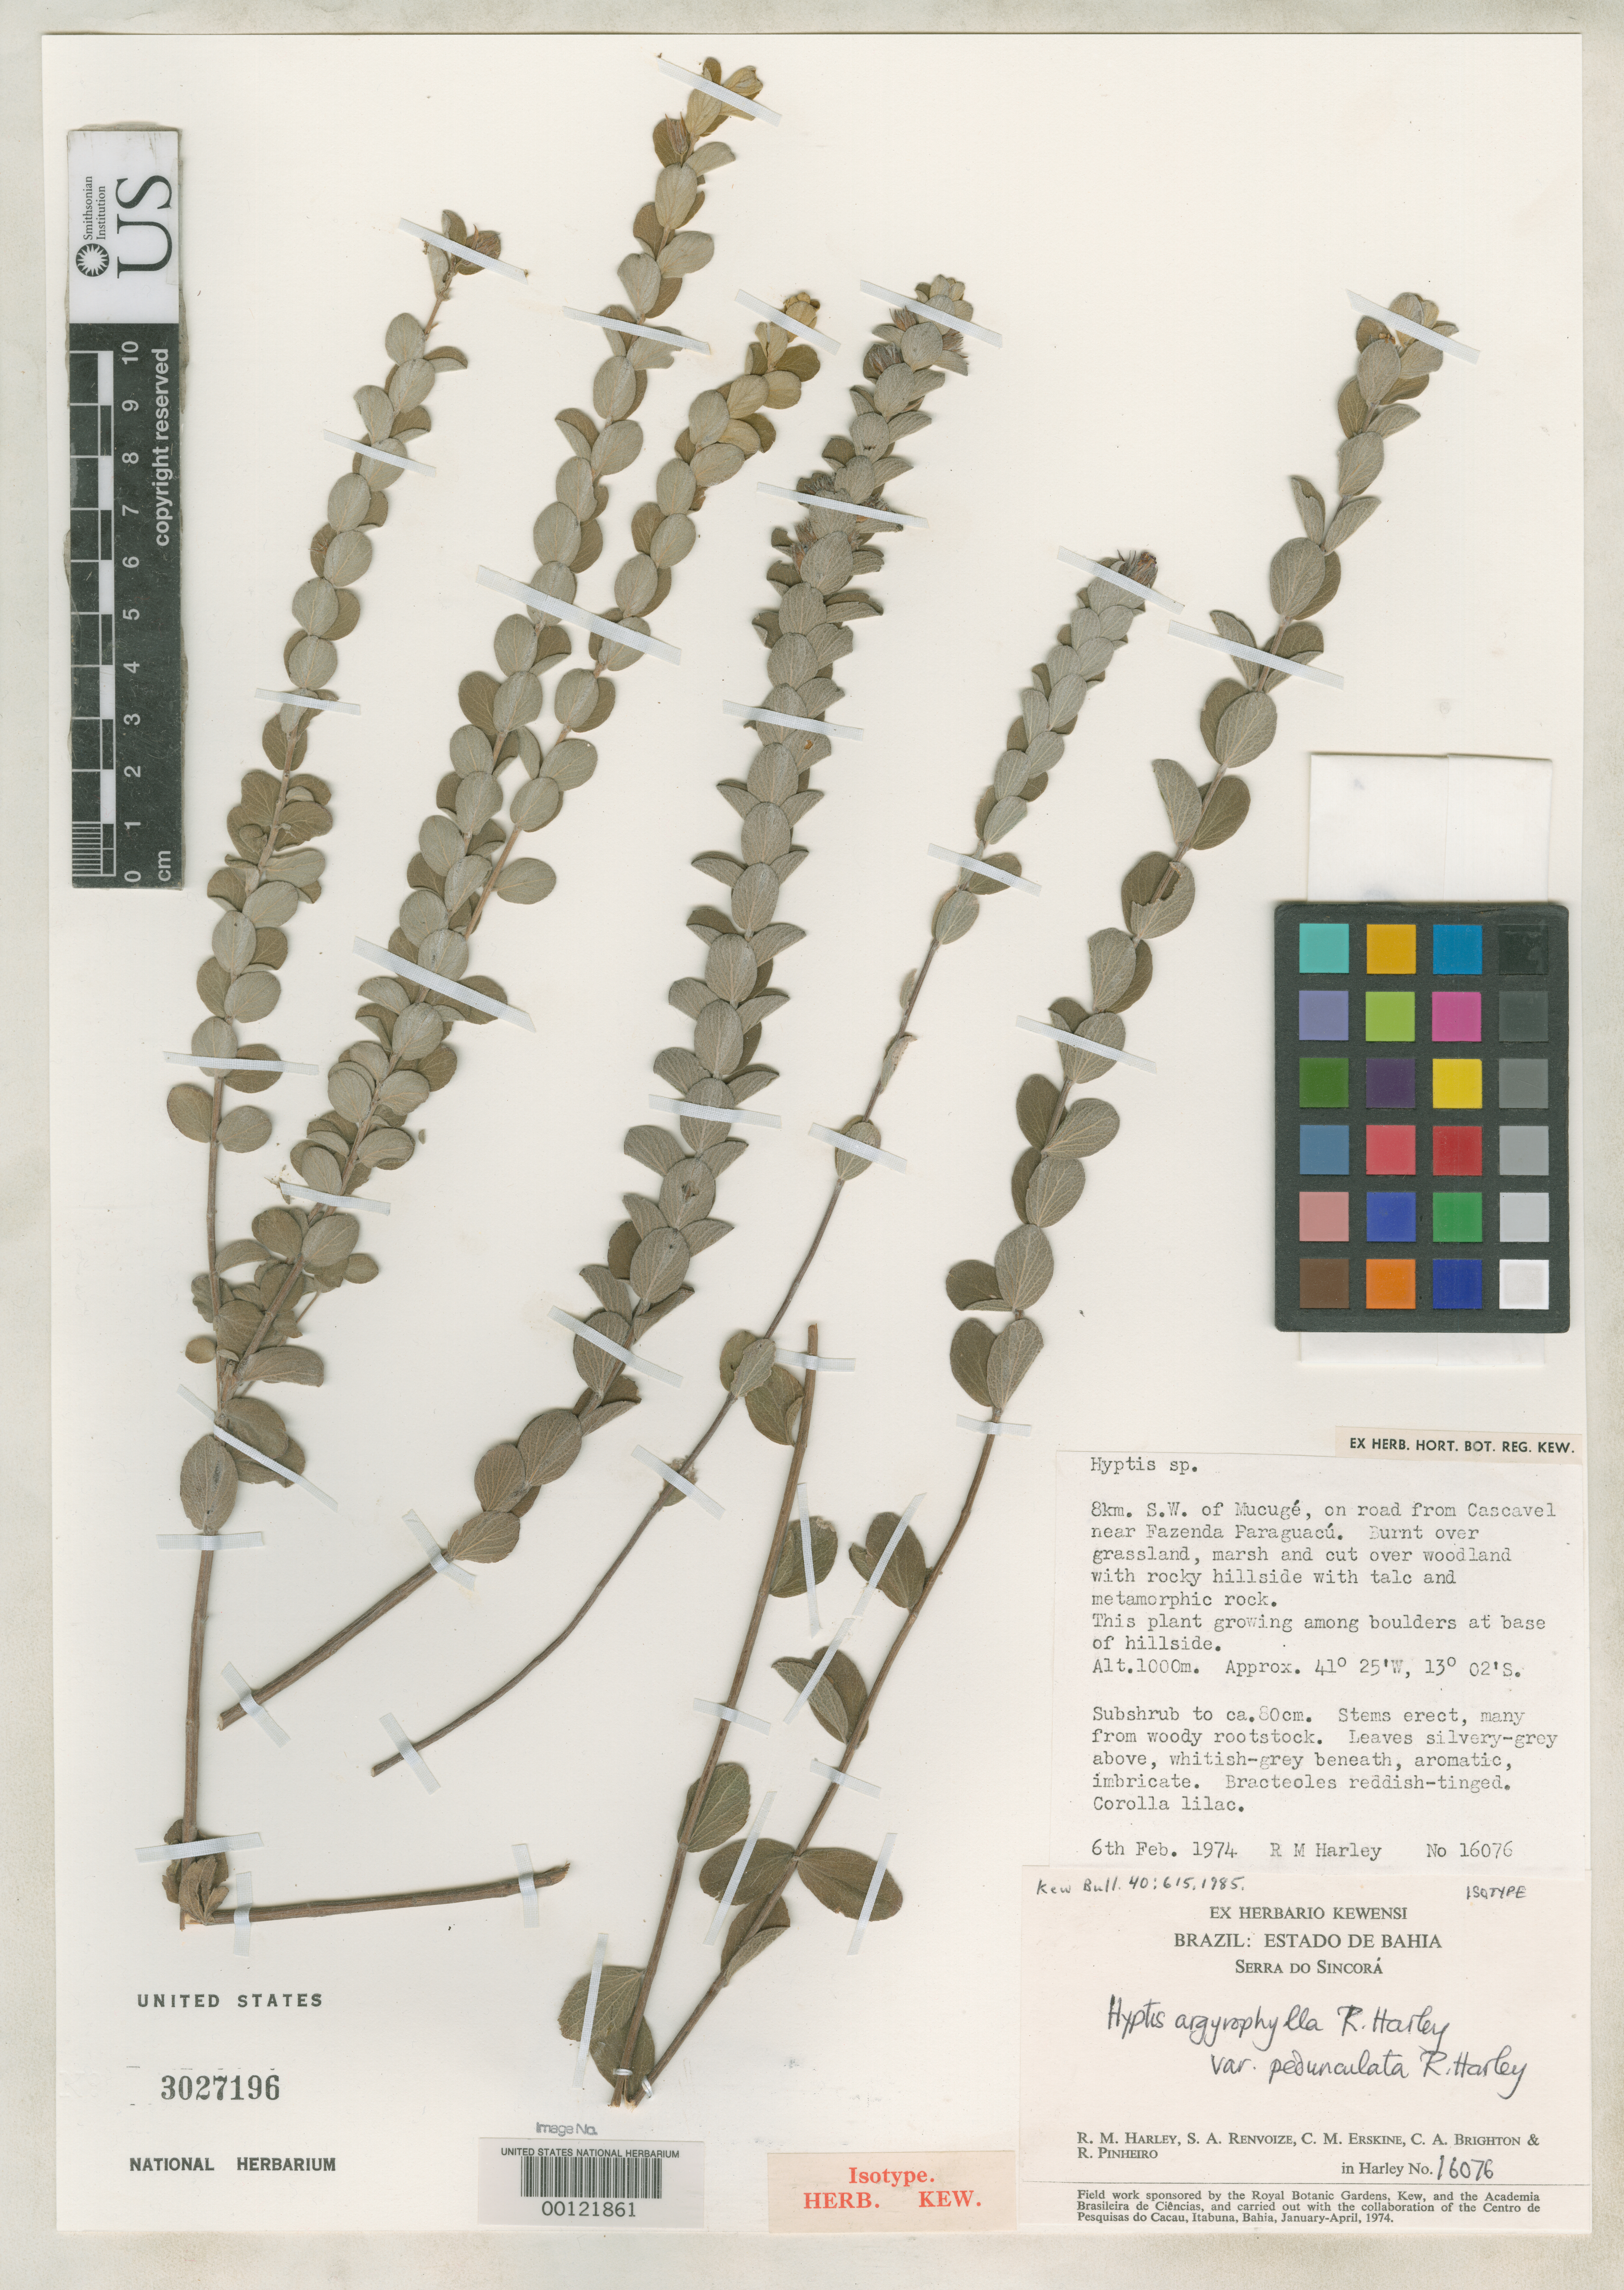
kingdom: Plantae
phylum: Tracheophyta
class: Magnoliopsida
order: Lamiales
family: Lamiaceae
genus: Hyptis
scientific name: Hyptis argyrophylla var. pedunculata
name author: Harley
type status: Isotype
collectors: R. M. Harley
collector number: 16076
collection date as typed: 06 Feb 1974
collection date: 1974-02-06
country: Brazil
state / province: Bahia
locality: Serra do Sincora, 8 km SW of Mucuge, on road from Cascavel near Fazenda Paraguacu.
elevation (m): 1000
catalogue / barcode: US 3027196